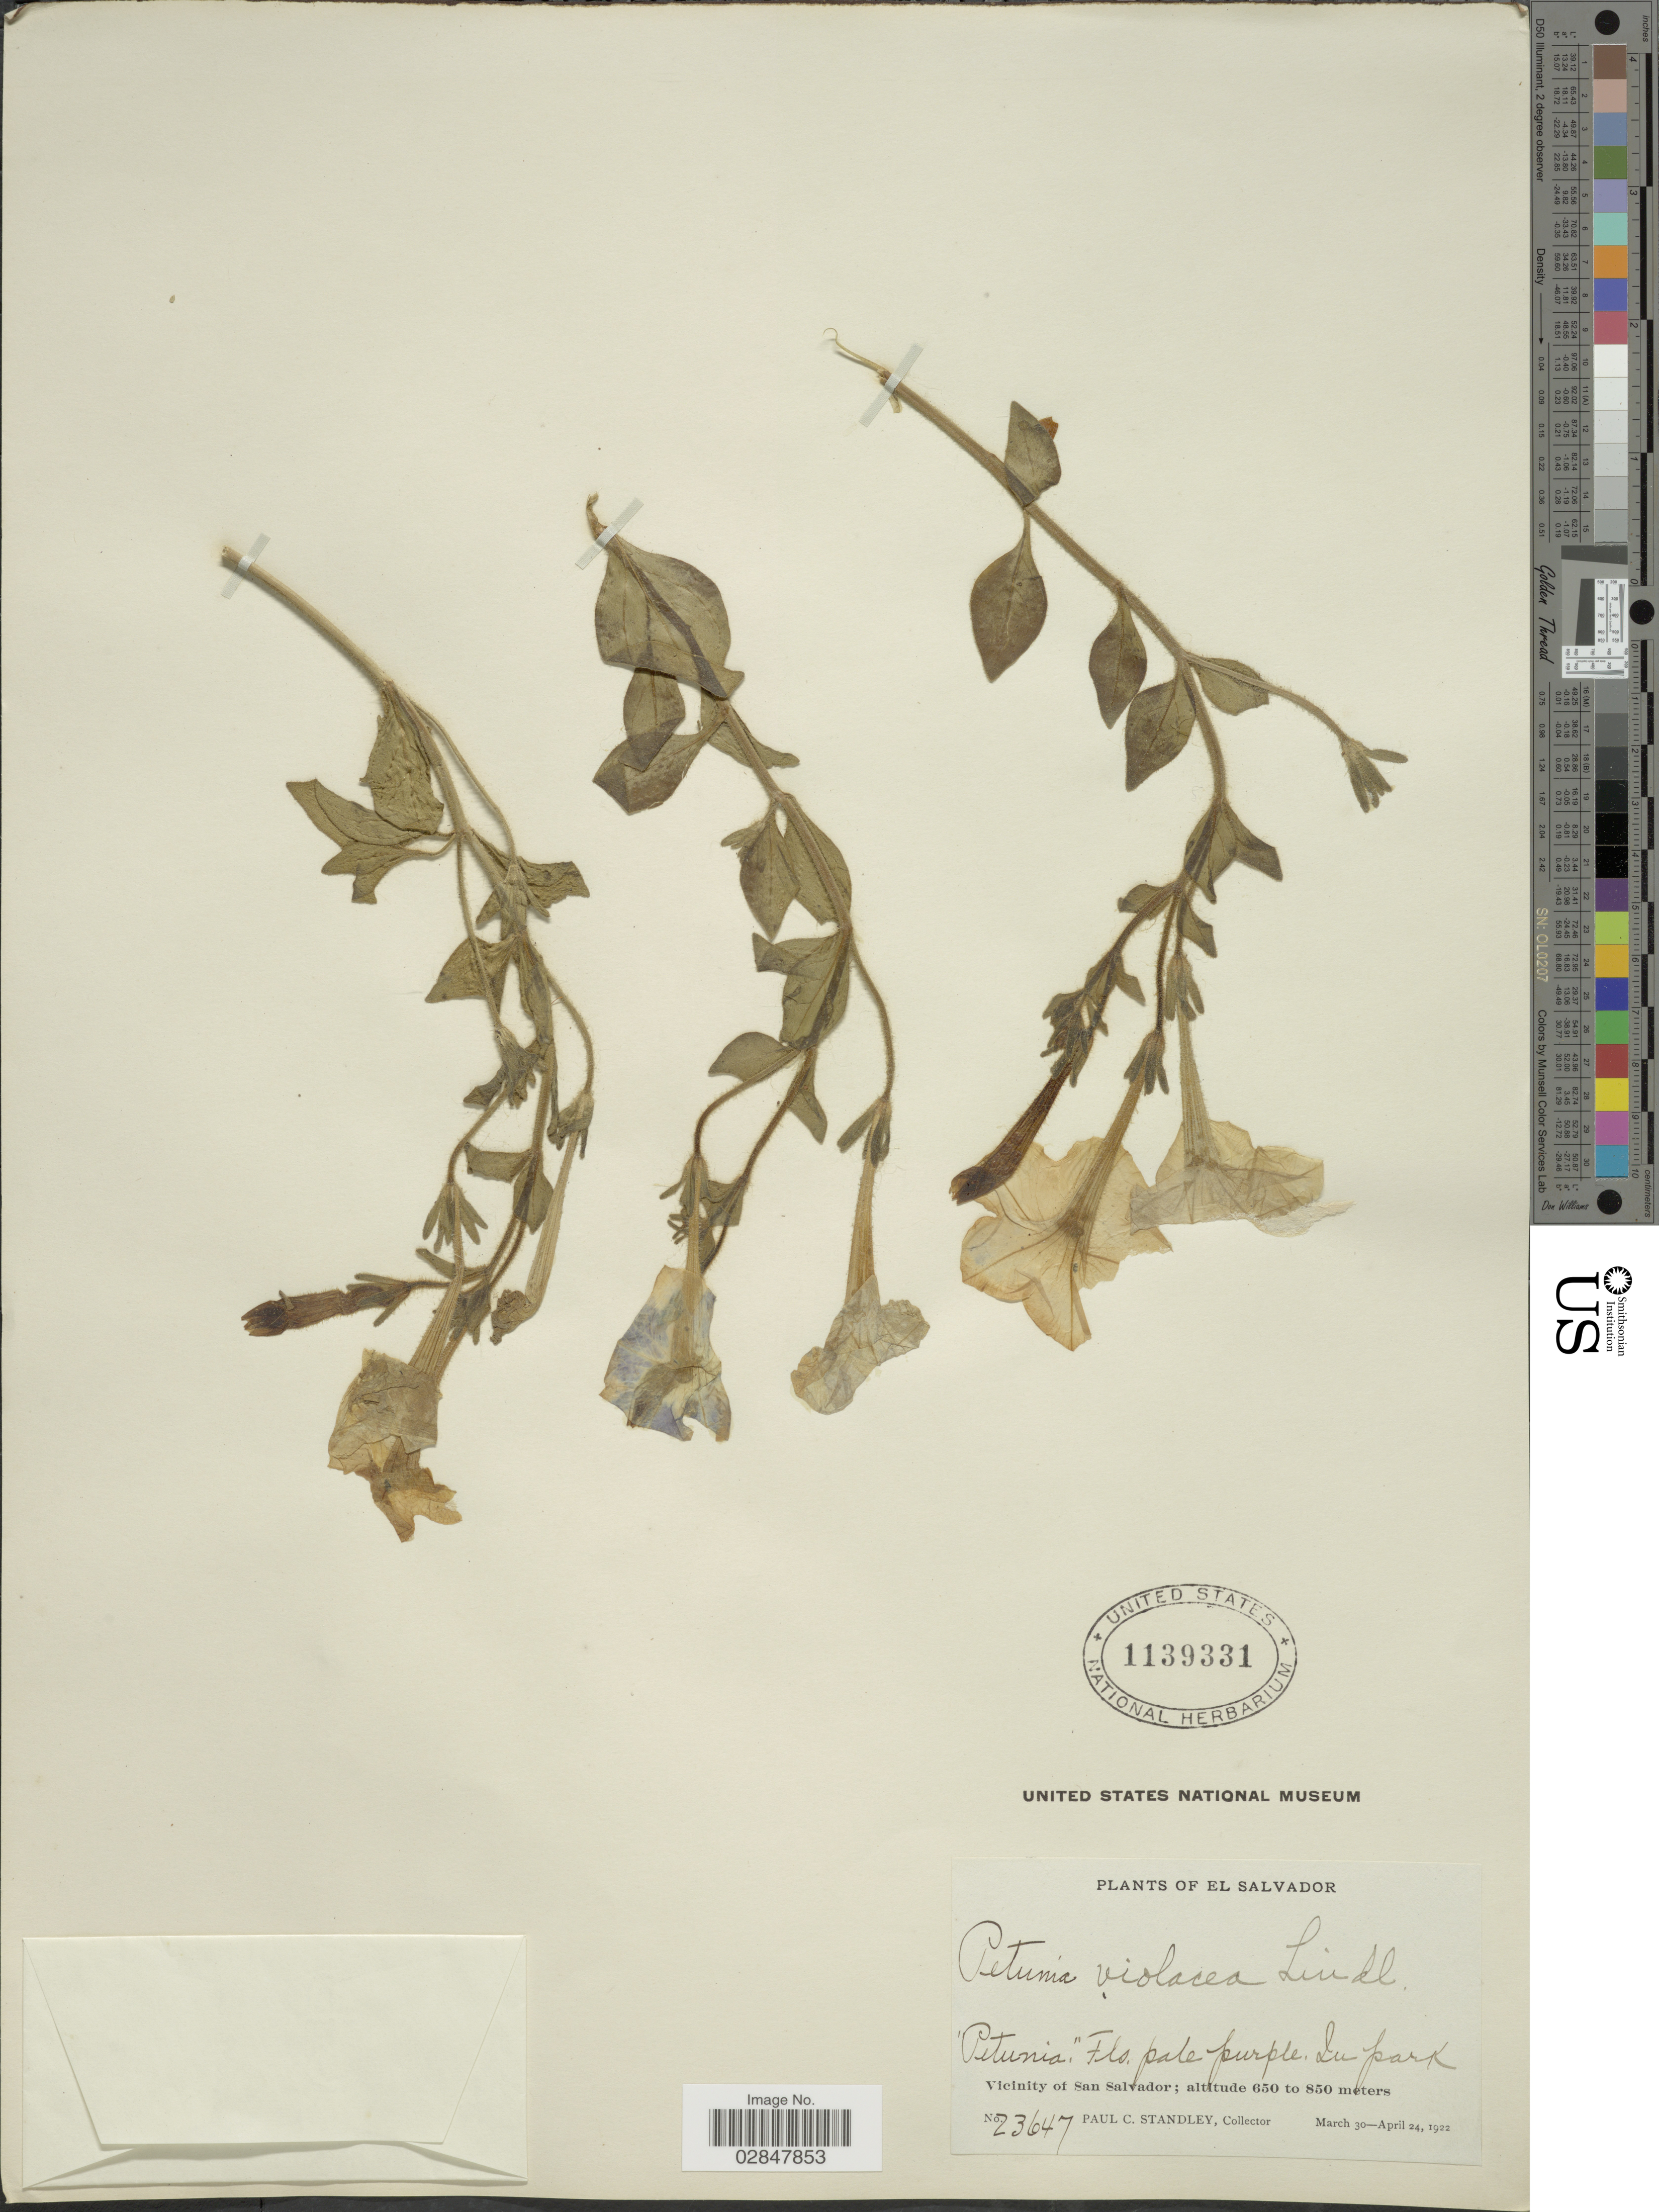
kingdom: Plantae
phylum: Tracheophyta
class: Magnoliopsida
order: Solanales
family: Solanaceae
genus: Petunia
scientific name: Petunia violacea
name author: Lindl.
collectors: P. C. Standley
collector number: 23647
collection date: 1922-03-30/1922-04-24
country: El Salvador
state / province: San Salvador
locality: Lu Park, Vicinity of San Salvador.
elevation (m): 650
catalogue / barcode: US 1139331